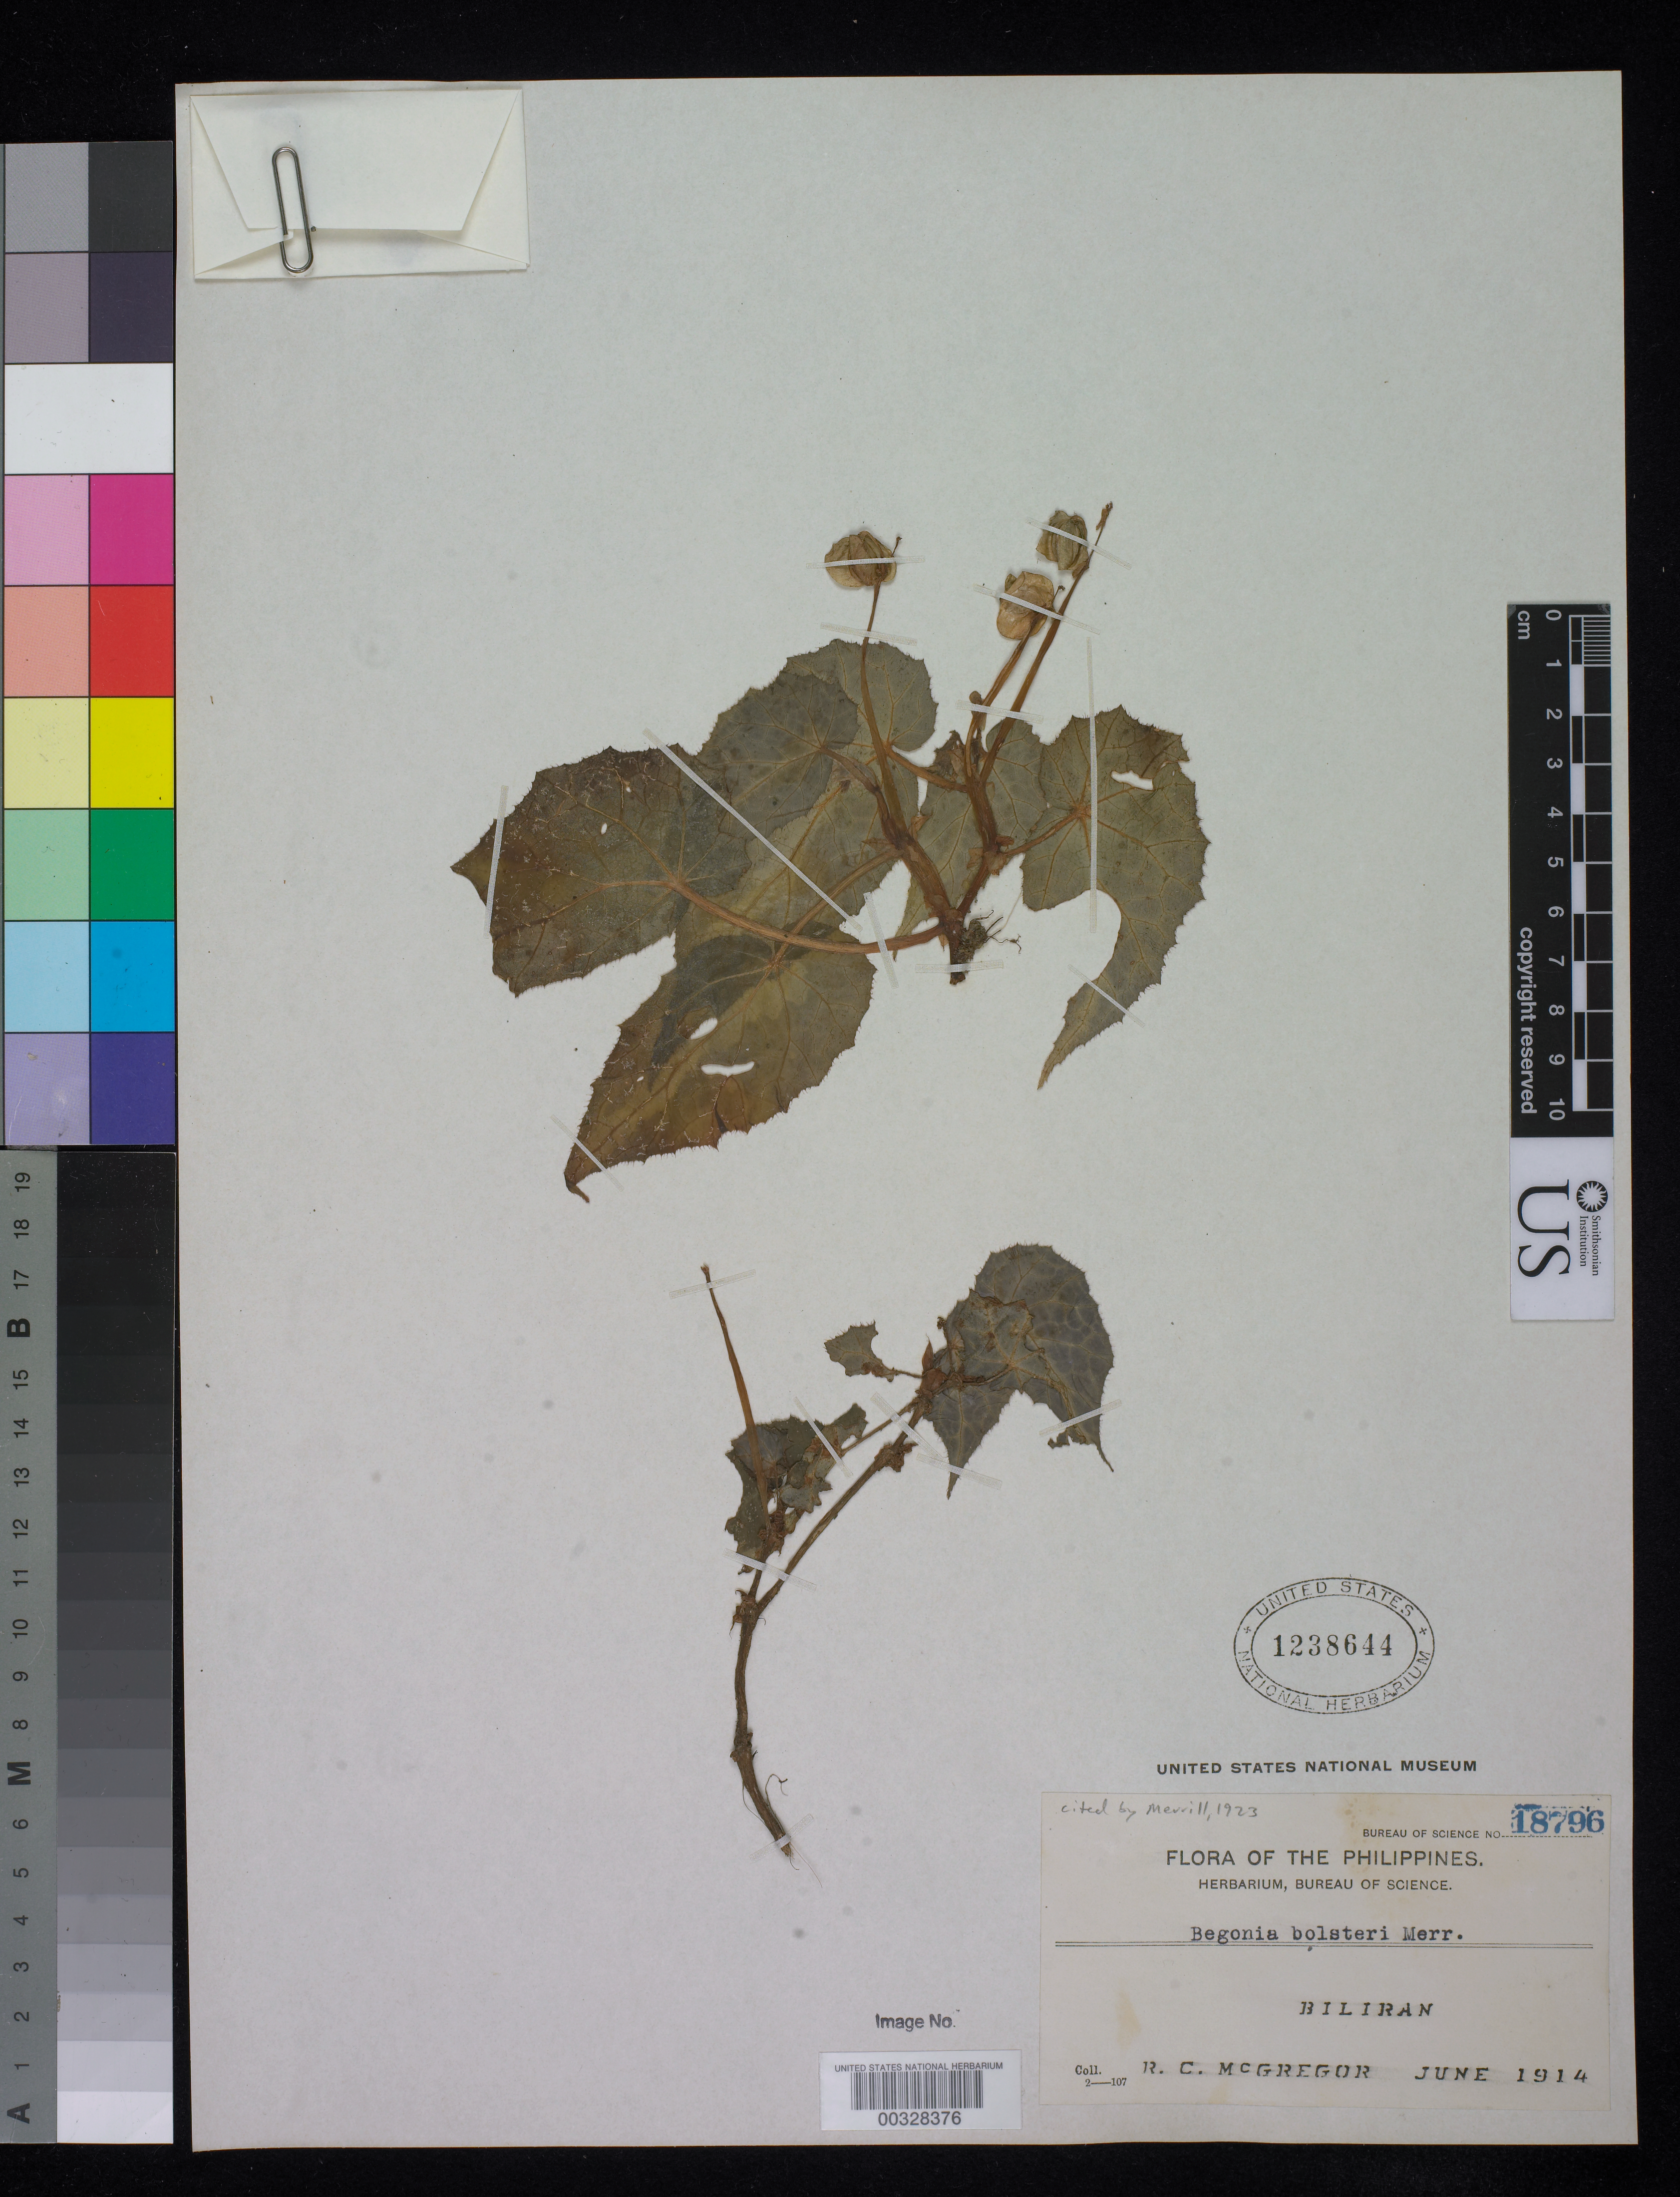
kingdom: Plantae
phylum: Tracheophyta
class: Magnoliopsida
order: Cucurbitales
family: Begoniaceae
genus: Begonia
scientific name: Begonia bolsteri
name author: Merr.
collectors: R. C. McGregor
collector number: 18796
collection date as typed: Jun 1914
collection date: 1914-06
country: Philippines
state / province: Eastern Visayas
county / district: Leyte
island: Biliran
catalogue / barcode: US 1238644